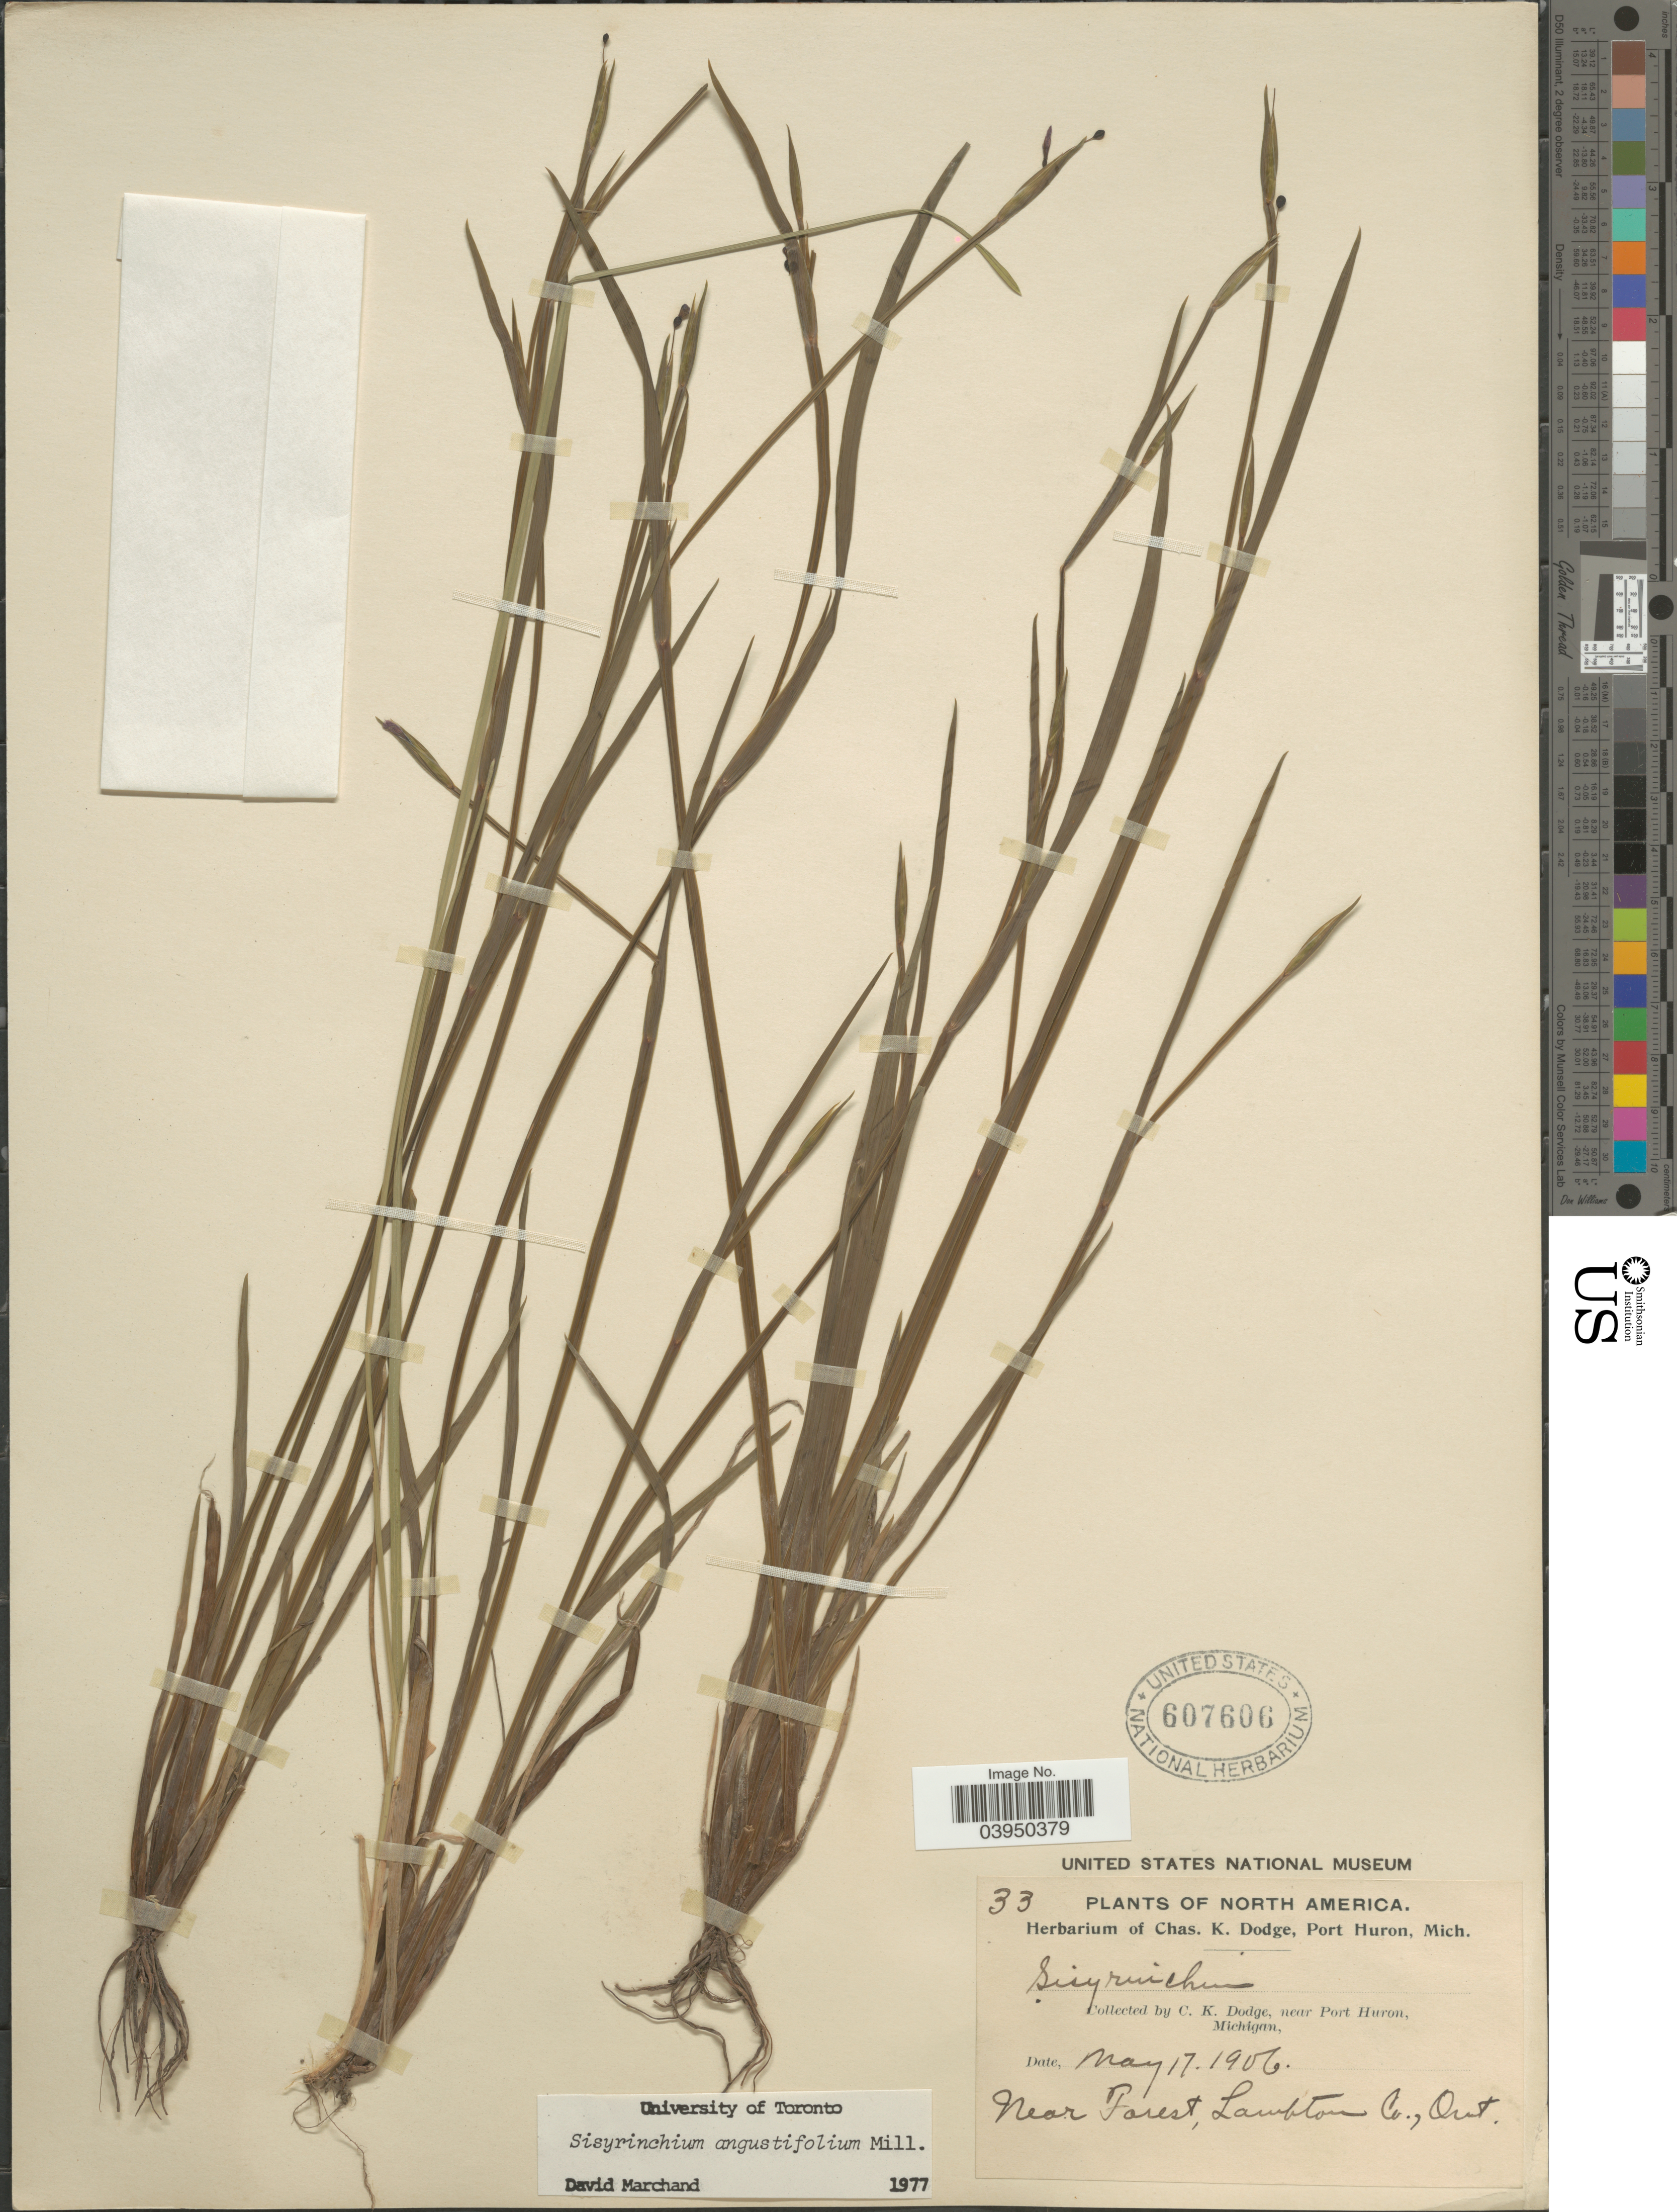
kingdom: Plantae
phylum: Tracheophyta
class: Liliopsida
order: Asparagales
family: Iridaceae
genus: Sisyrinchium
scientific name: Sisyrinchium angustifolium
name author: Mill.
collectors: C. Dodge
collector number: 33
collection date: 1906-05-17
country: Canada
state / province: Ontario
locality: Near Forest, Lambton Co.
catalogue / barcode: US 607606